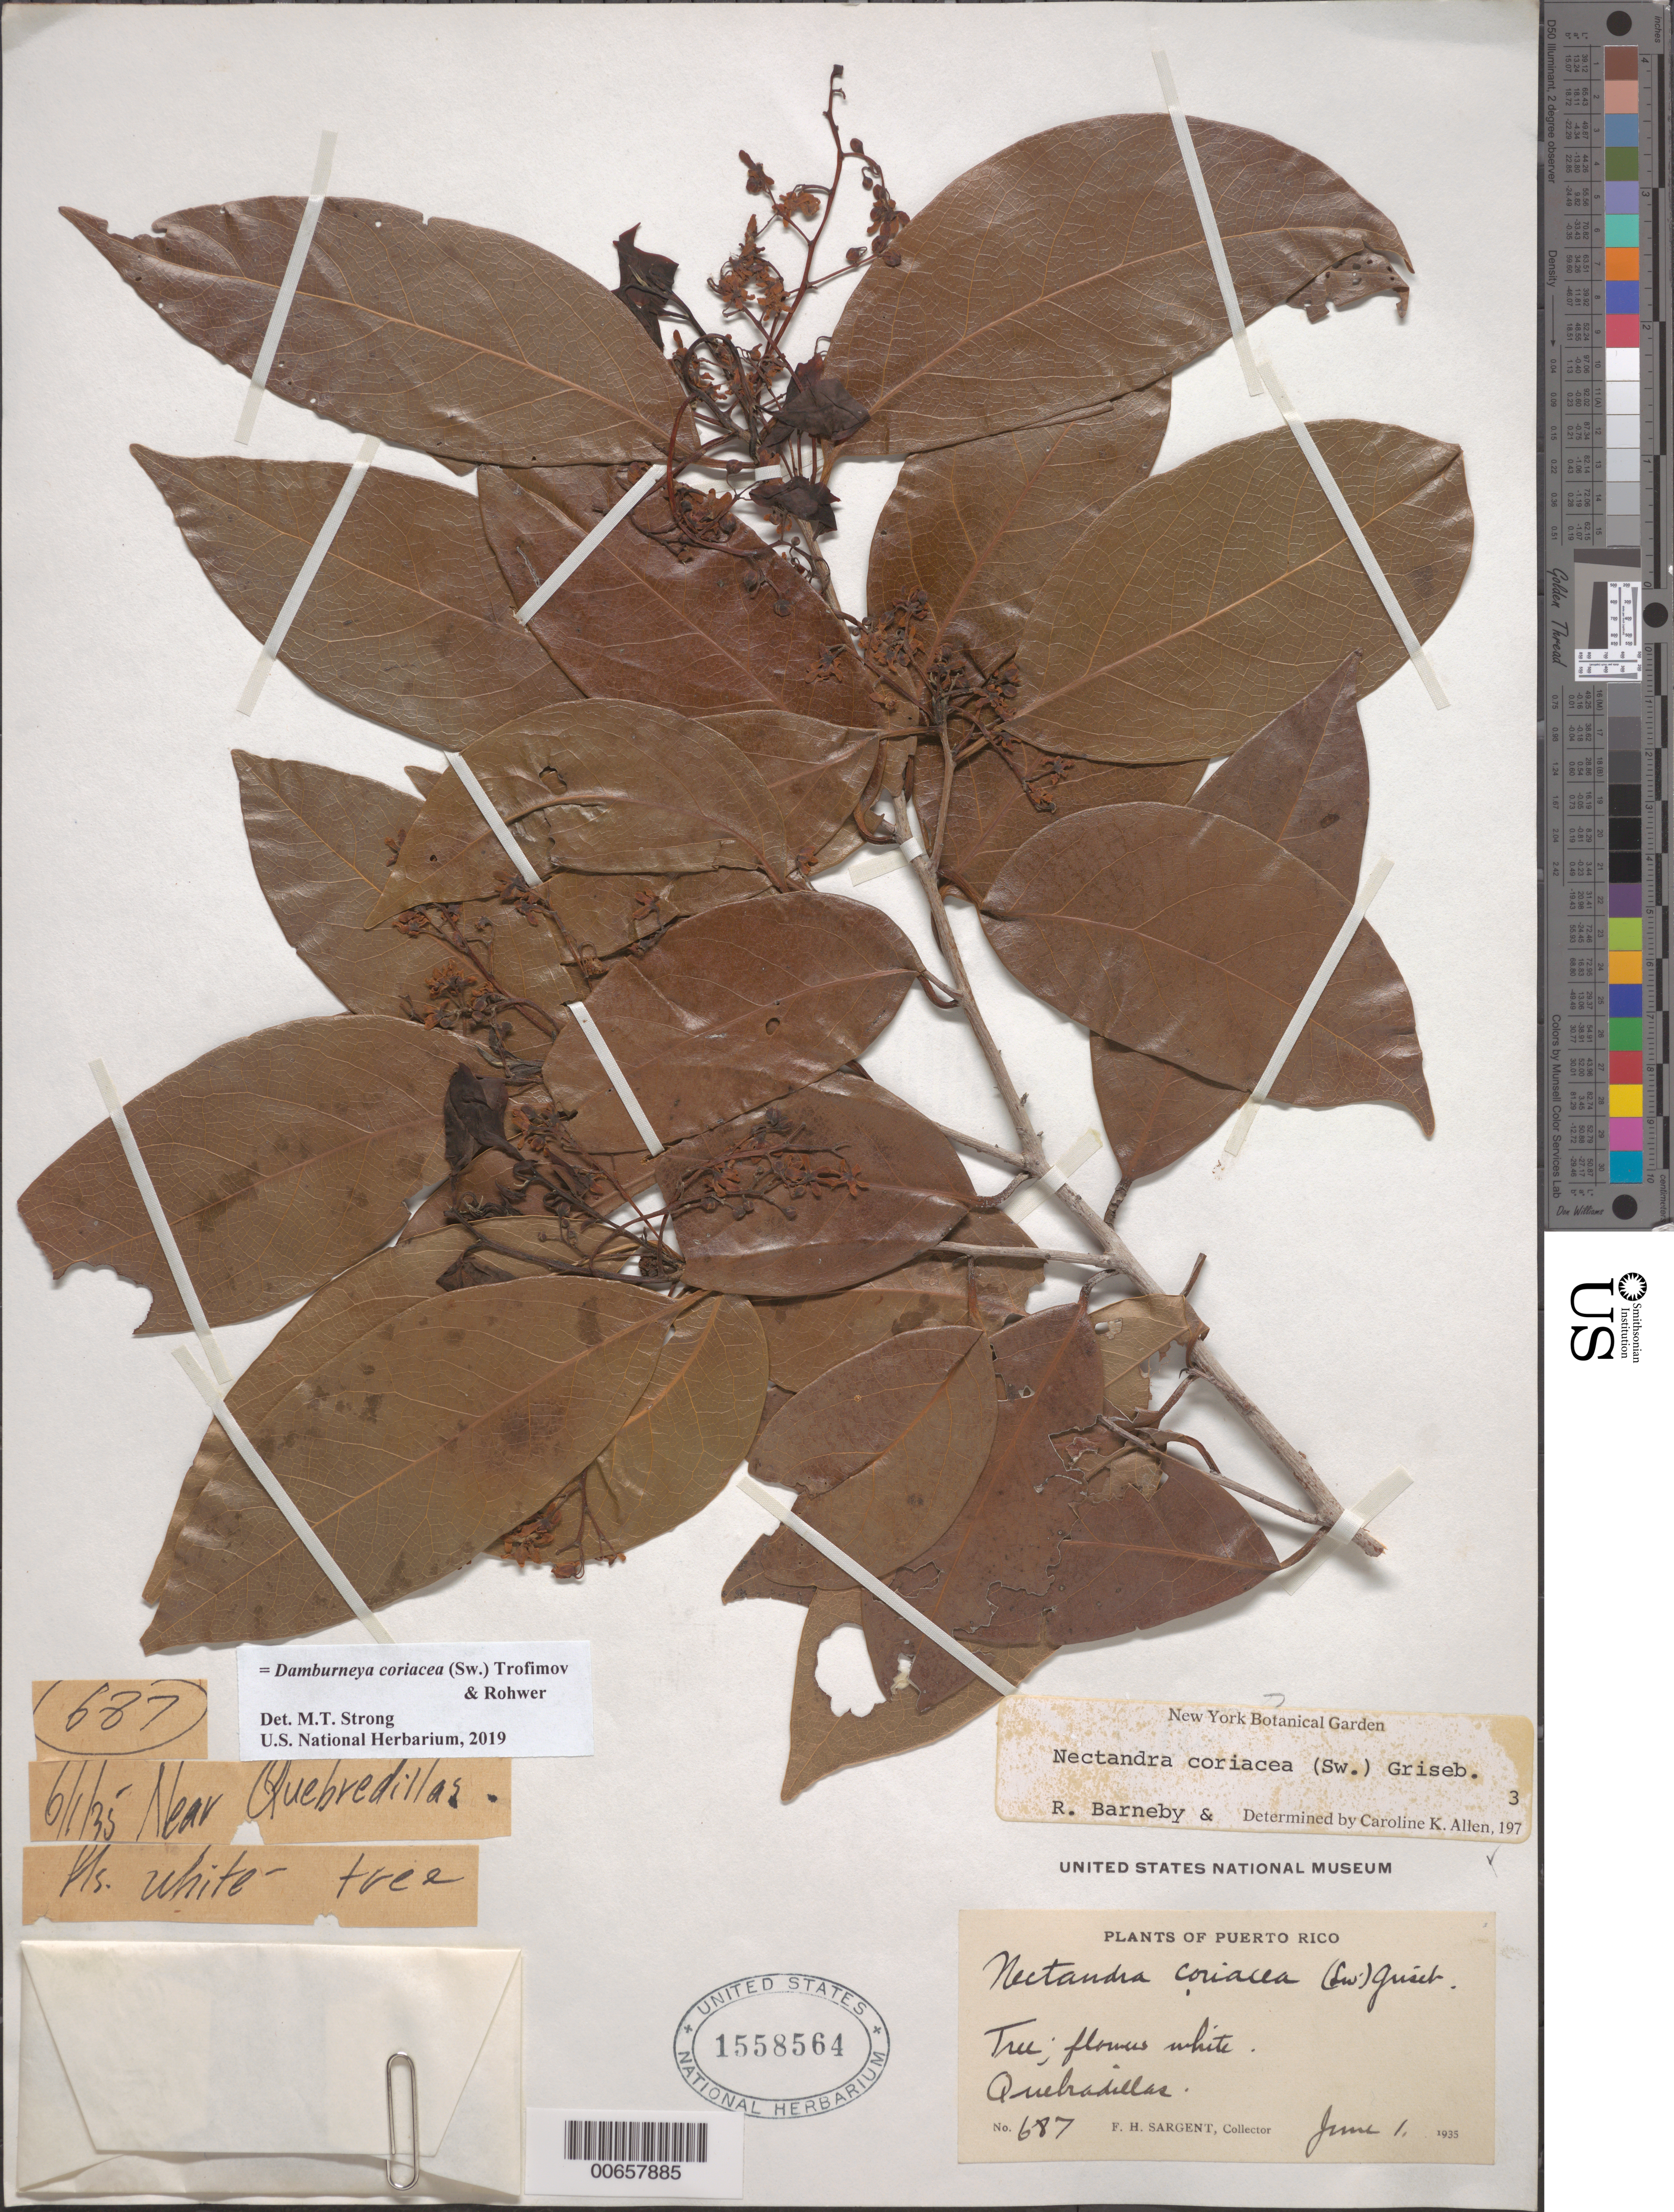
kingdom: Plantae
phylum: Tracheophyta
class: Magnoliopsida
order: Laurales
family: Lauraceae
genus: Damburneya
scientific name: Damburneya coriacea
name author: (Sw.) Trofimov & Rohwer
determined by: Strong, M. T., (US), Smithsonian Institution - National Museum of Natural History (UNITED STATES)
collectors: F. H. Sargent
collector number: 687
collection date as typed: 01 Jun 1935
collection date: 1935-06-01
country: Puerto Rico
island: Greater Antilles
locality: Quebradillas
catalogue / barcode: US 1558564